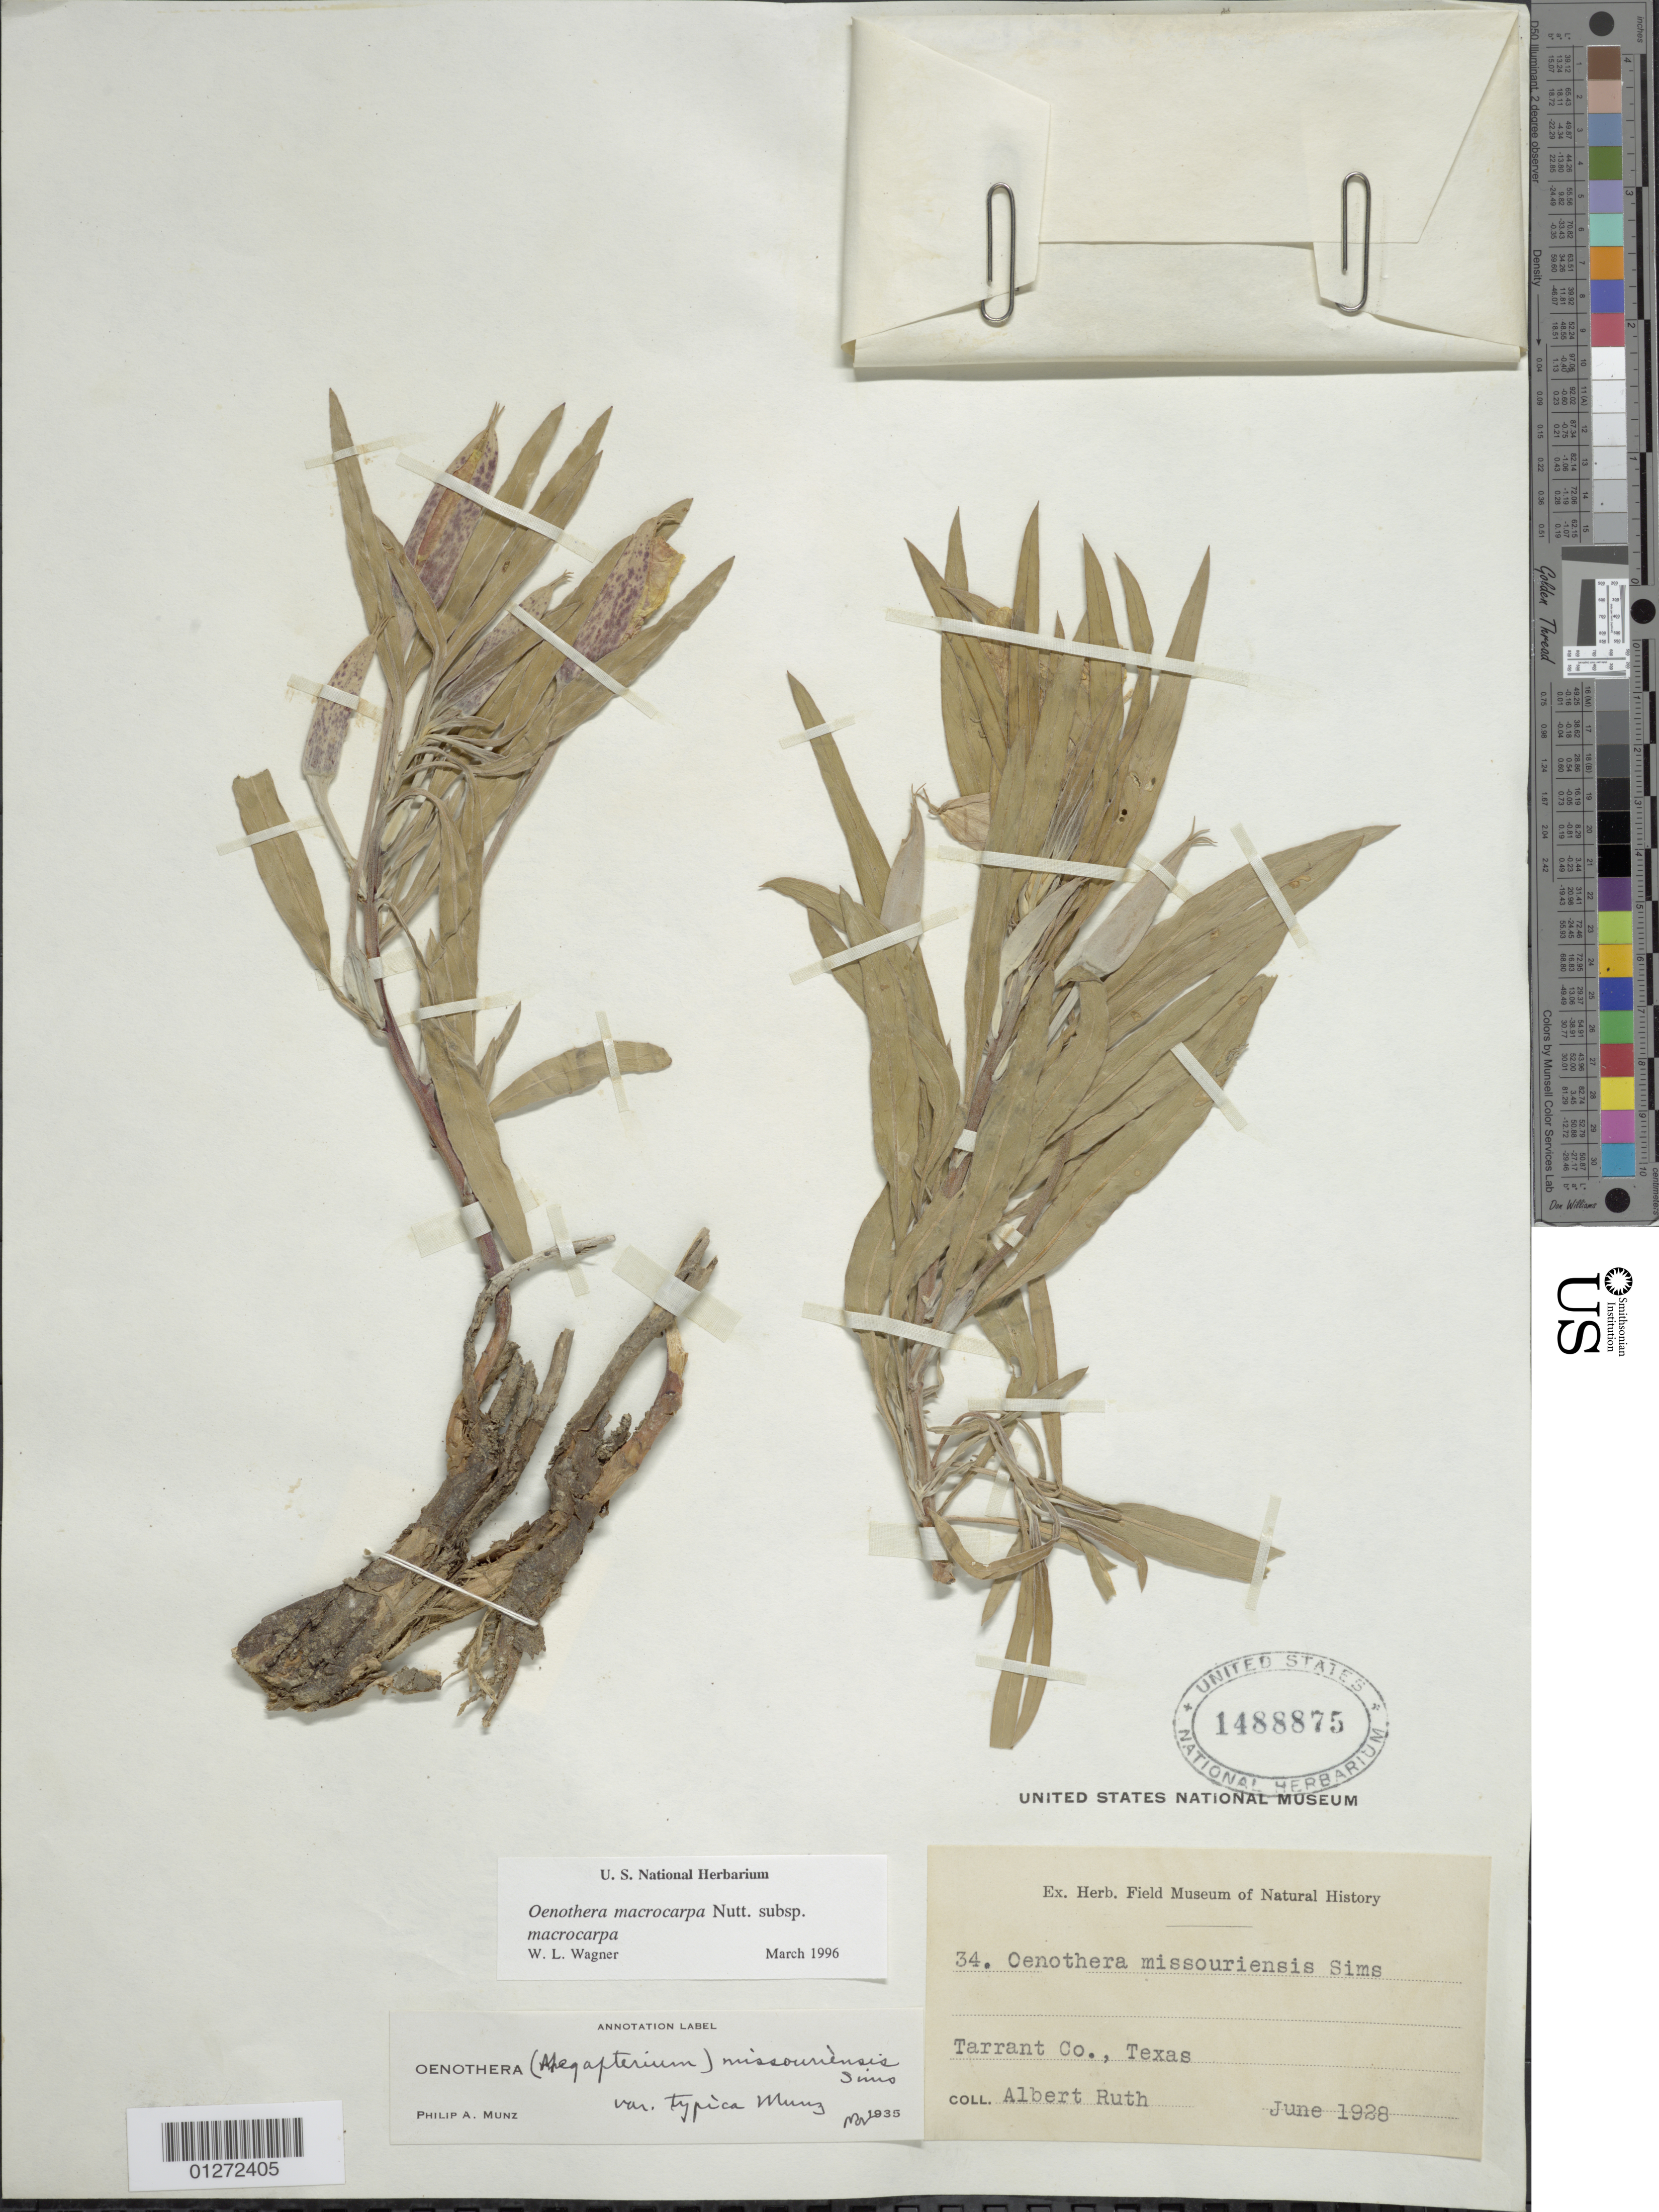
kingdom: Plantae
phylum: Tracheophyta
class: Magnoliopsida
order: Myrtales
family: Onagraceae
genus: Oenothera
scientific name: Oenothera macrocarpa subsp. macrocarpa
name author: Nutt.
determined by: Wagner, W. L., (BOT), Smithsonian Institution - National Museum of Natural History (UNITED STATES)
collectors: A. Ruth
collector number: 34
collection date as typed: Jun 1928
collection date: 1928-06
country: United States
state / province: Texas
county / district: Tarrant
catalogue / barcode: US 1488875